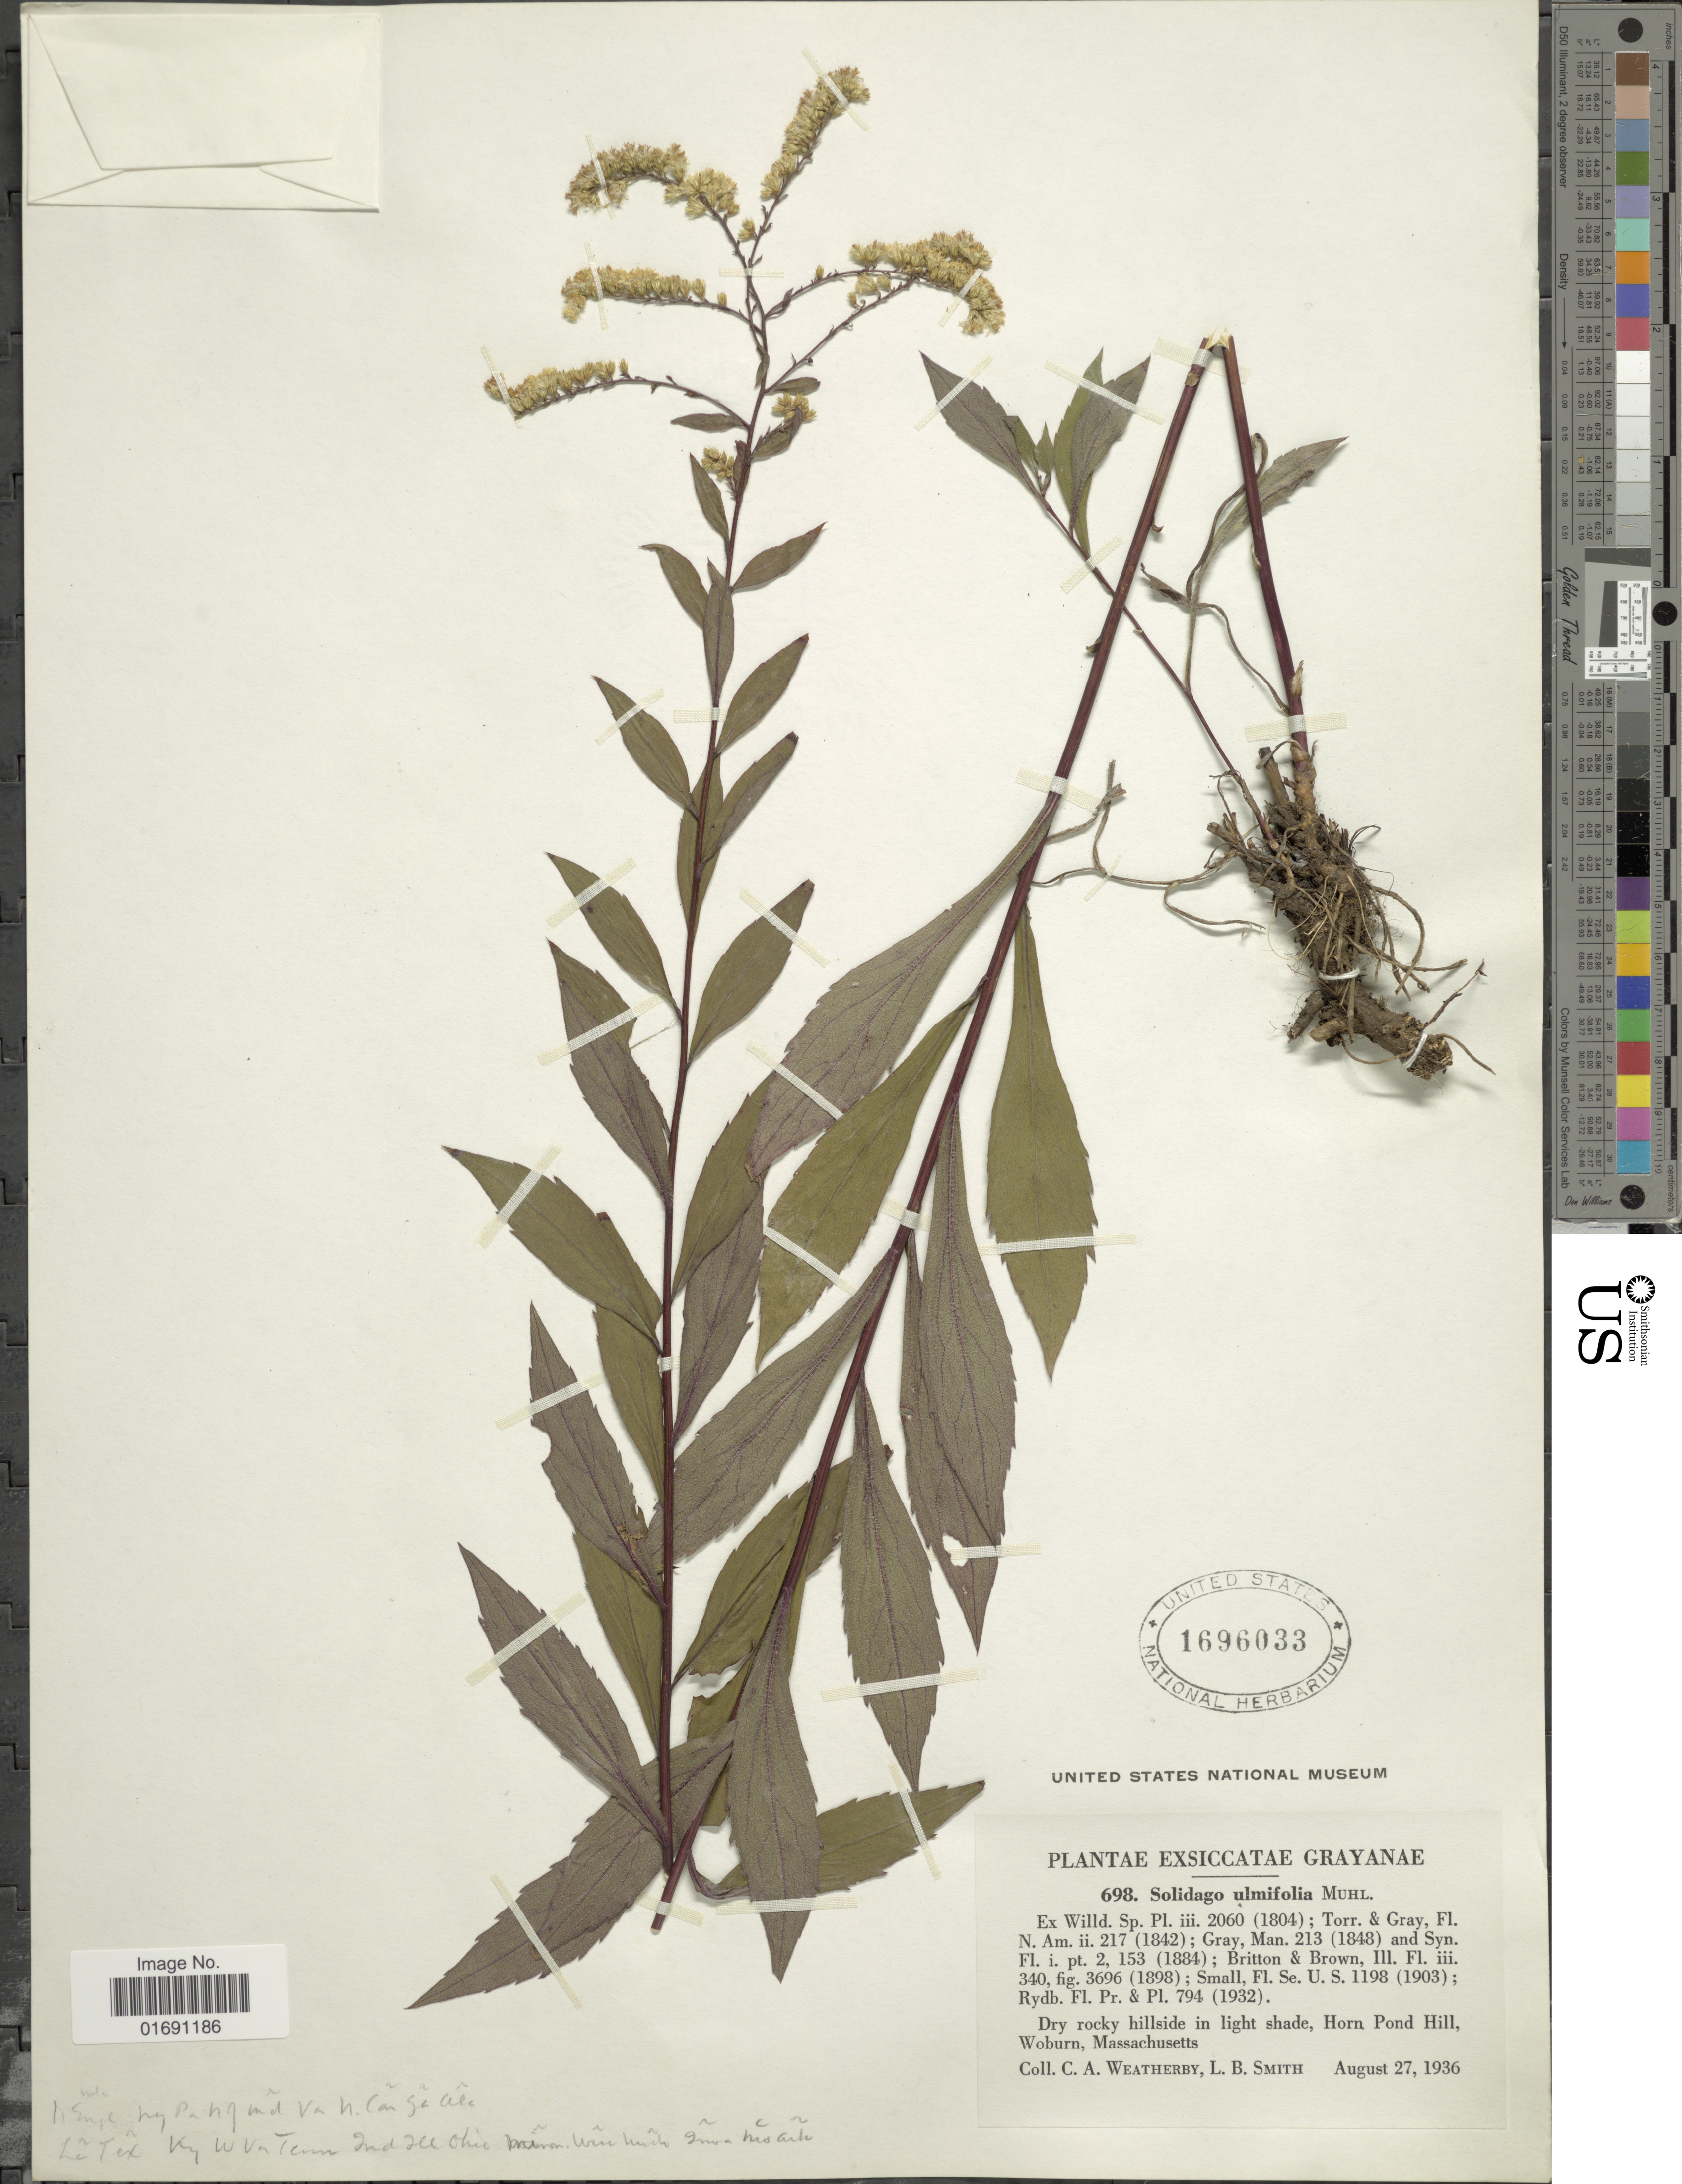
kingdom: Plantae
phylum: Tracheophyta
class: Magnoliopsida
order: Asterales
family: Asteraceae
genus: Solidago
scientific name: Solidago ulmifolia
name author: Muhl. ex Willd.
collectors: C. A. Weatherby & L. Smith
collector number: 698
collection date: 1936-08-27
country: United States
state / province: Massachusetts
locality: Dry rocky hillside in light shade, Horn Pond Hill, Woburn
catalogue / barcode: US 1696033